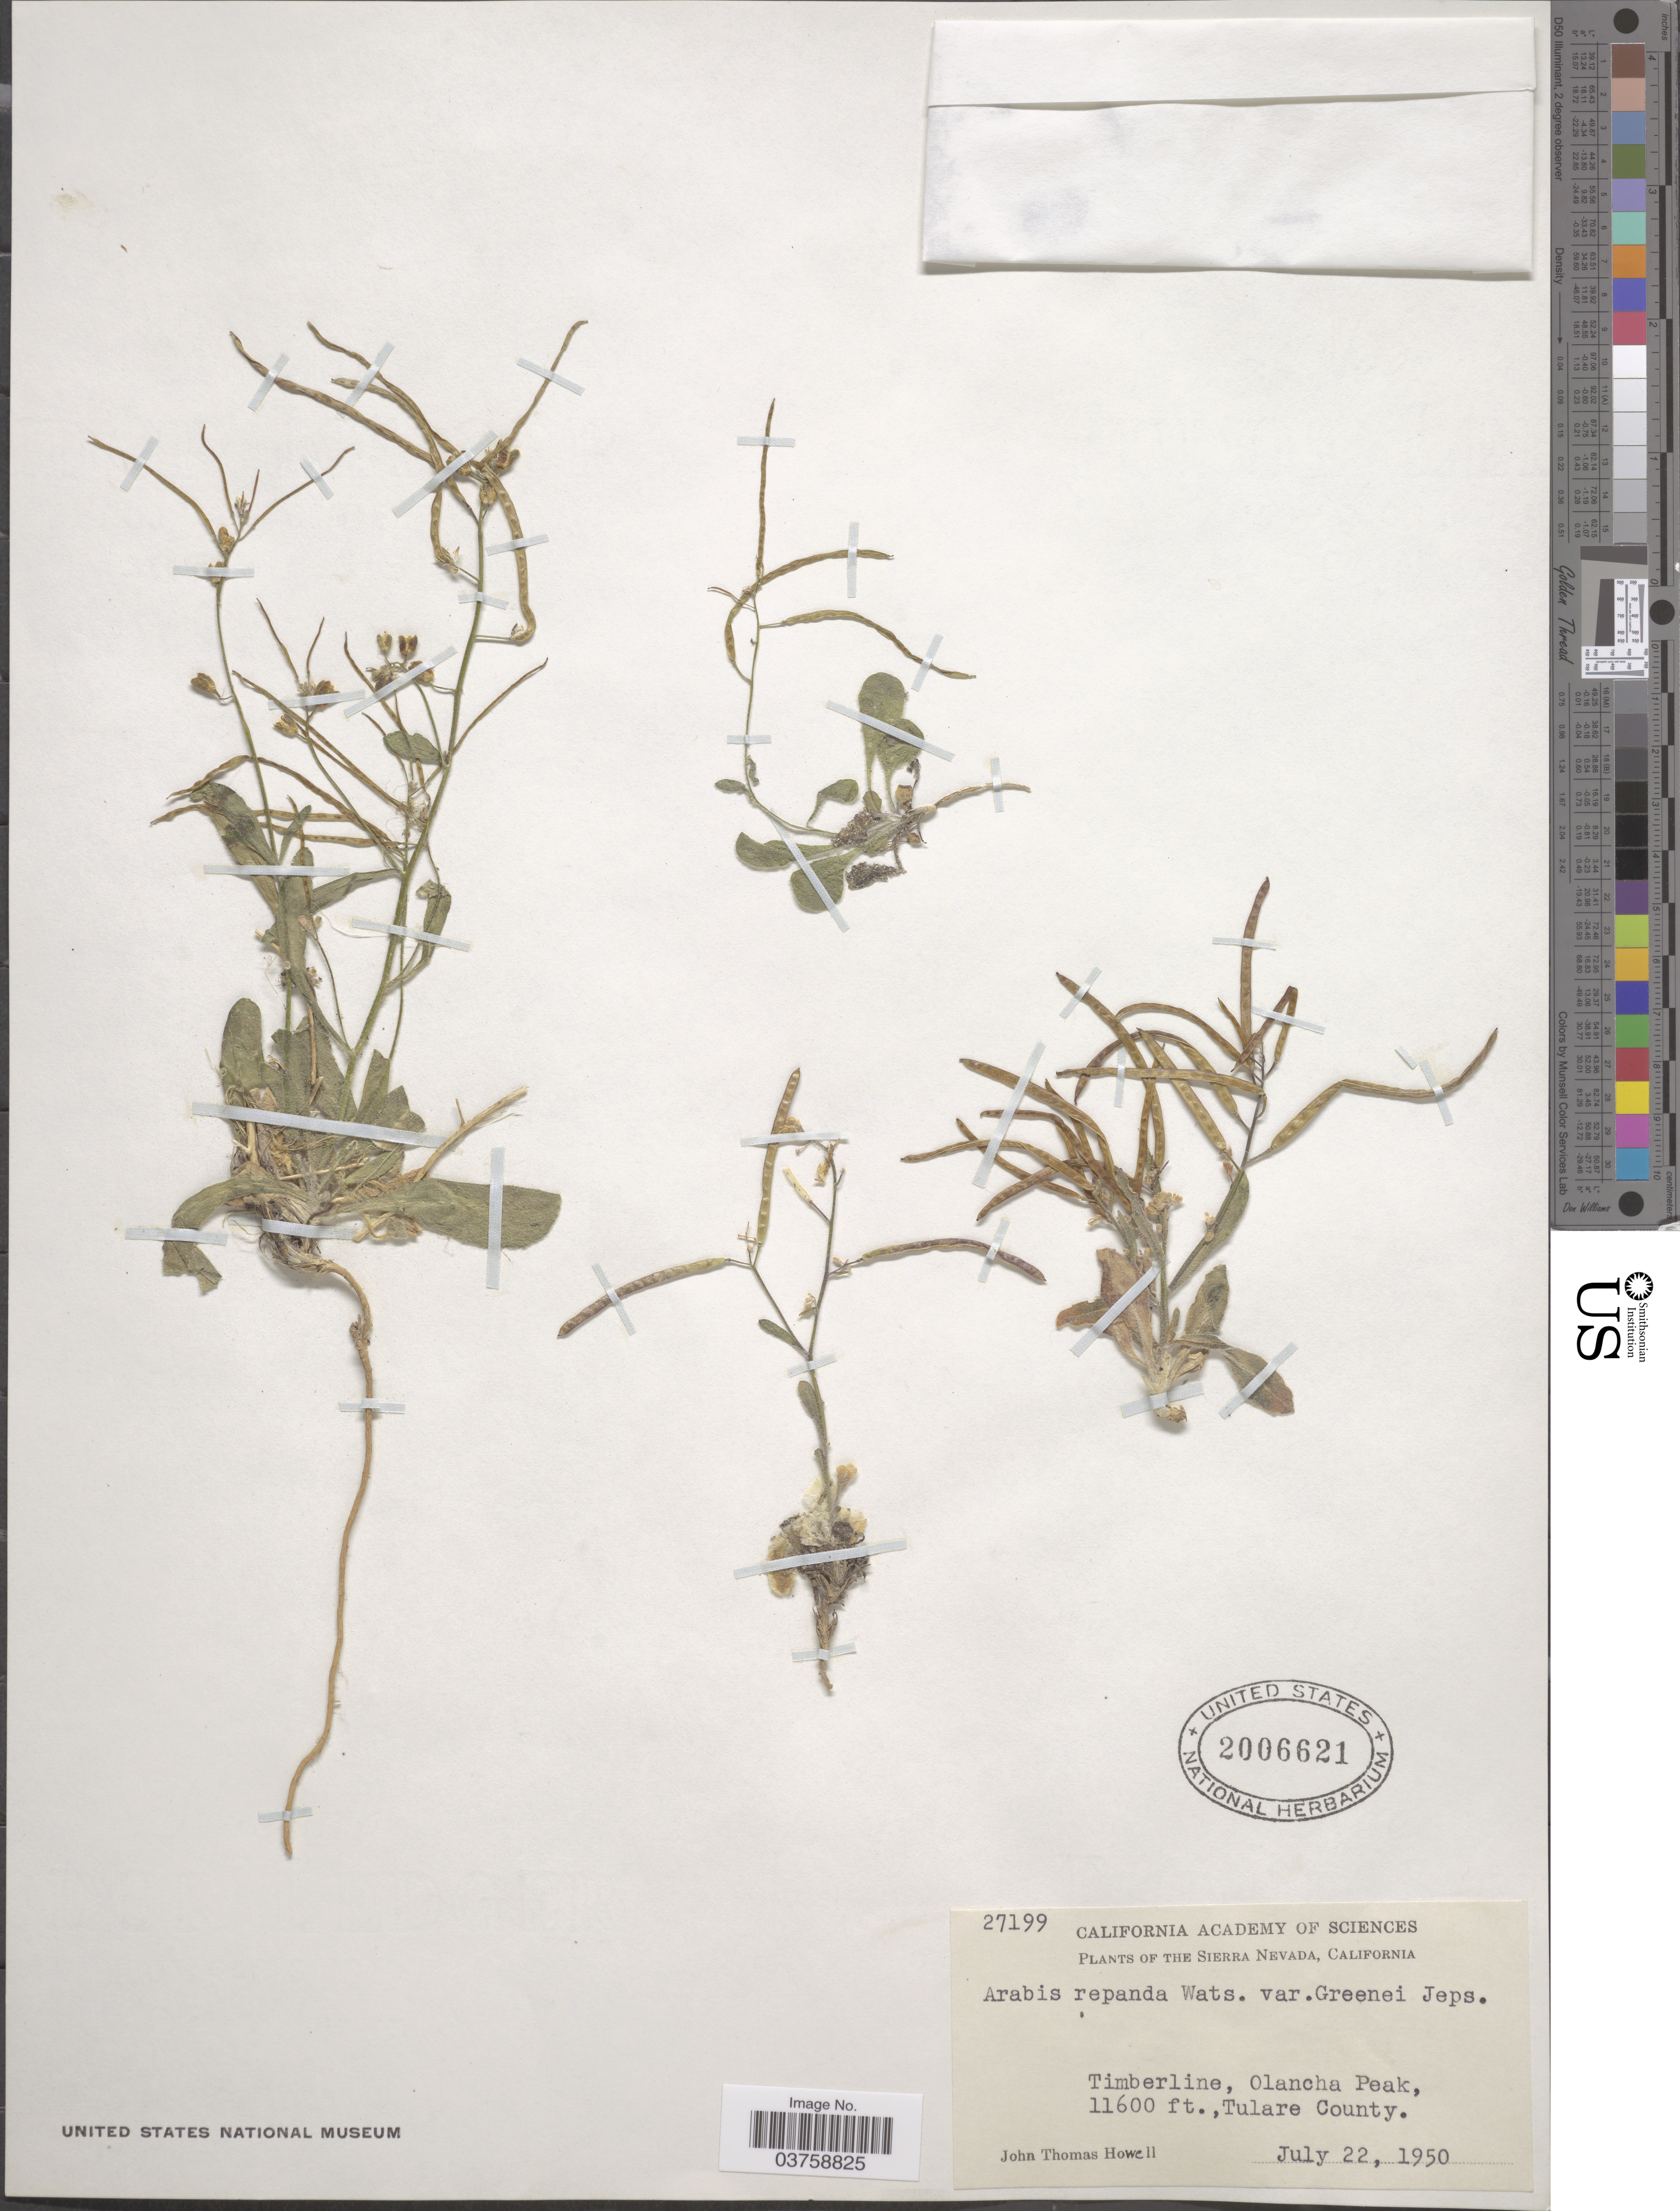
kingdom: Plantae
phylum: Tracheophyta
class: Magnoliopsida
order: Brassicales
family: Brassicaceae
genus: Arabis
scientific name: Arabis repanda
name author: S. Watson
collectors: J. T. Howell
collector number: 27199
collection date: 1950-07-22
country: United States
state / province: California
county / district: Tulare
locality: The Sierra Nevada. Timberline, Olancha Peak, Tulare County.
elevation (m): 3536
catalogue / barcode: US 2006621